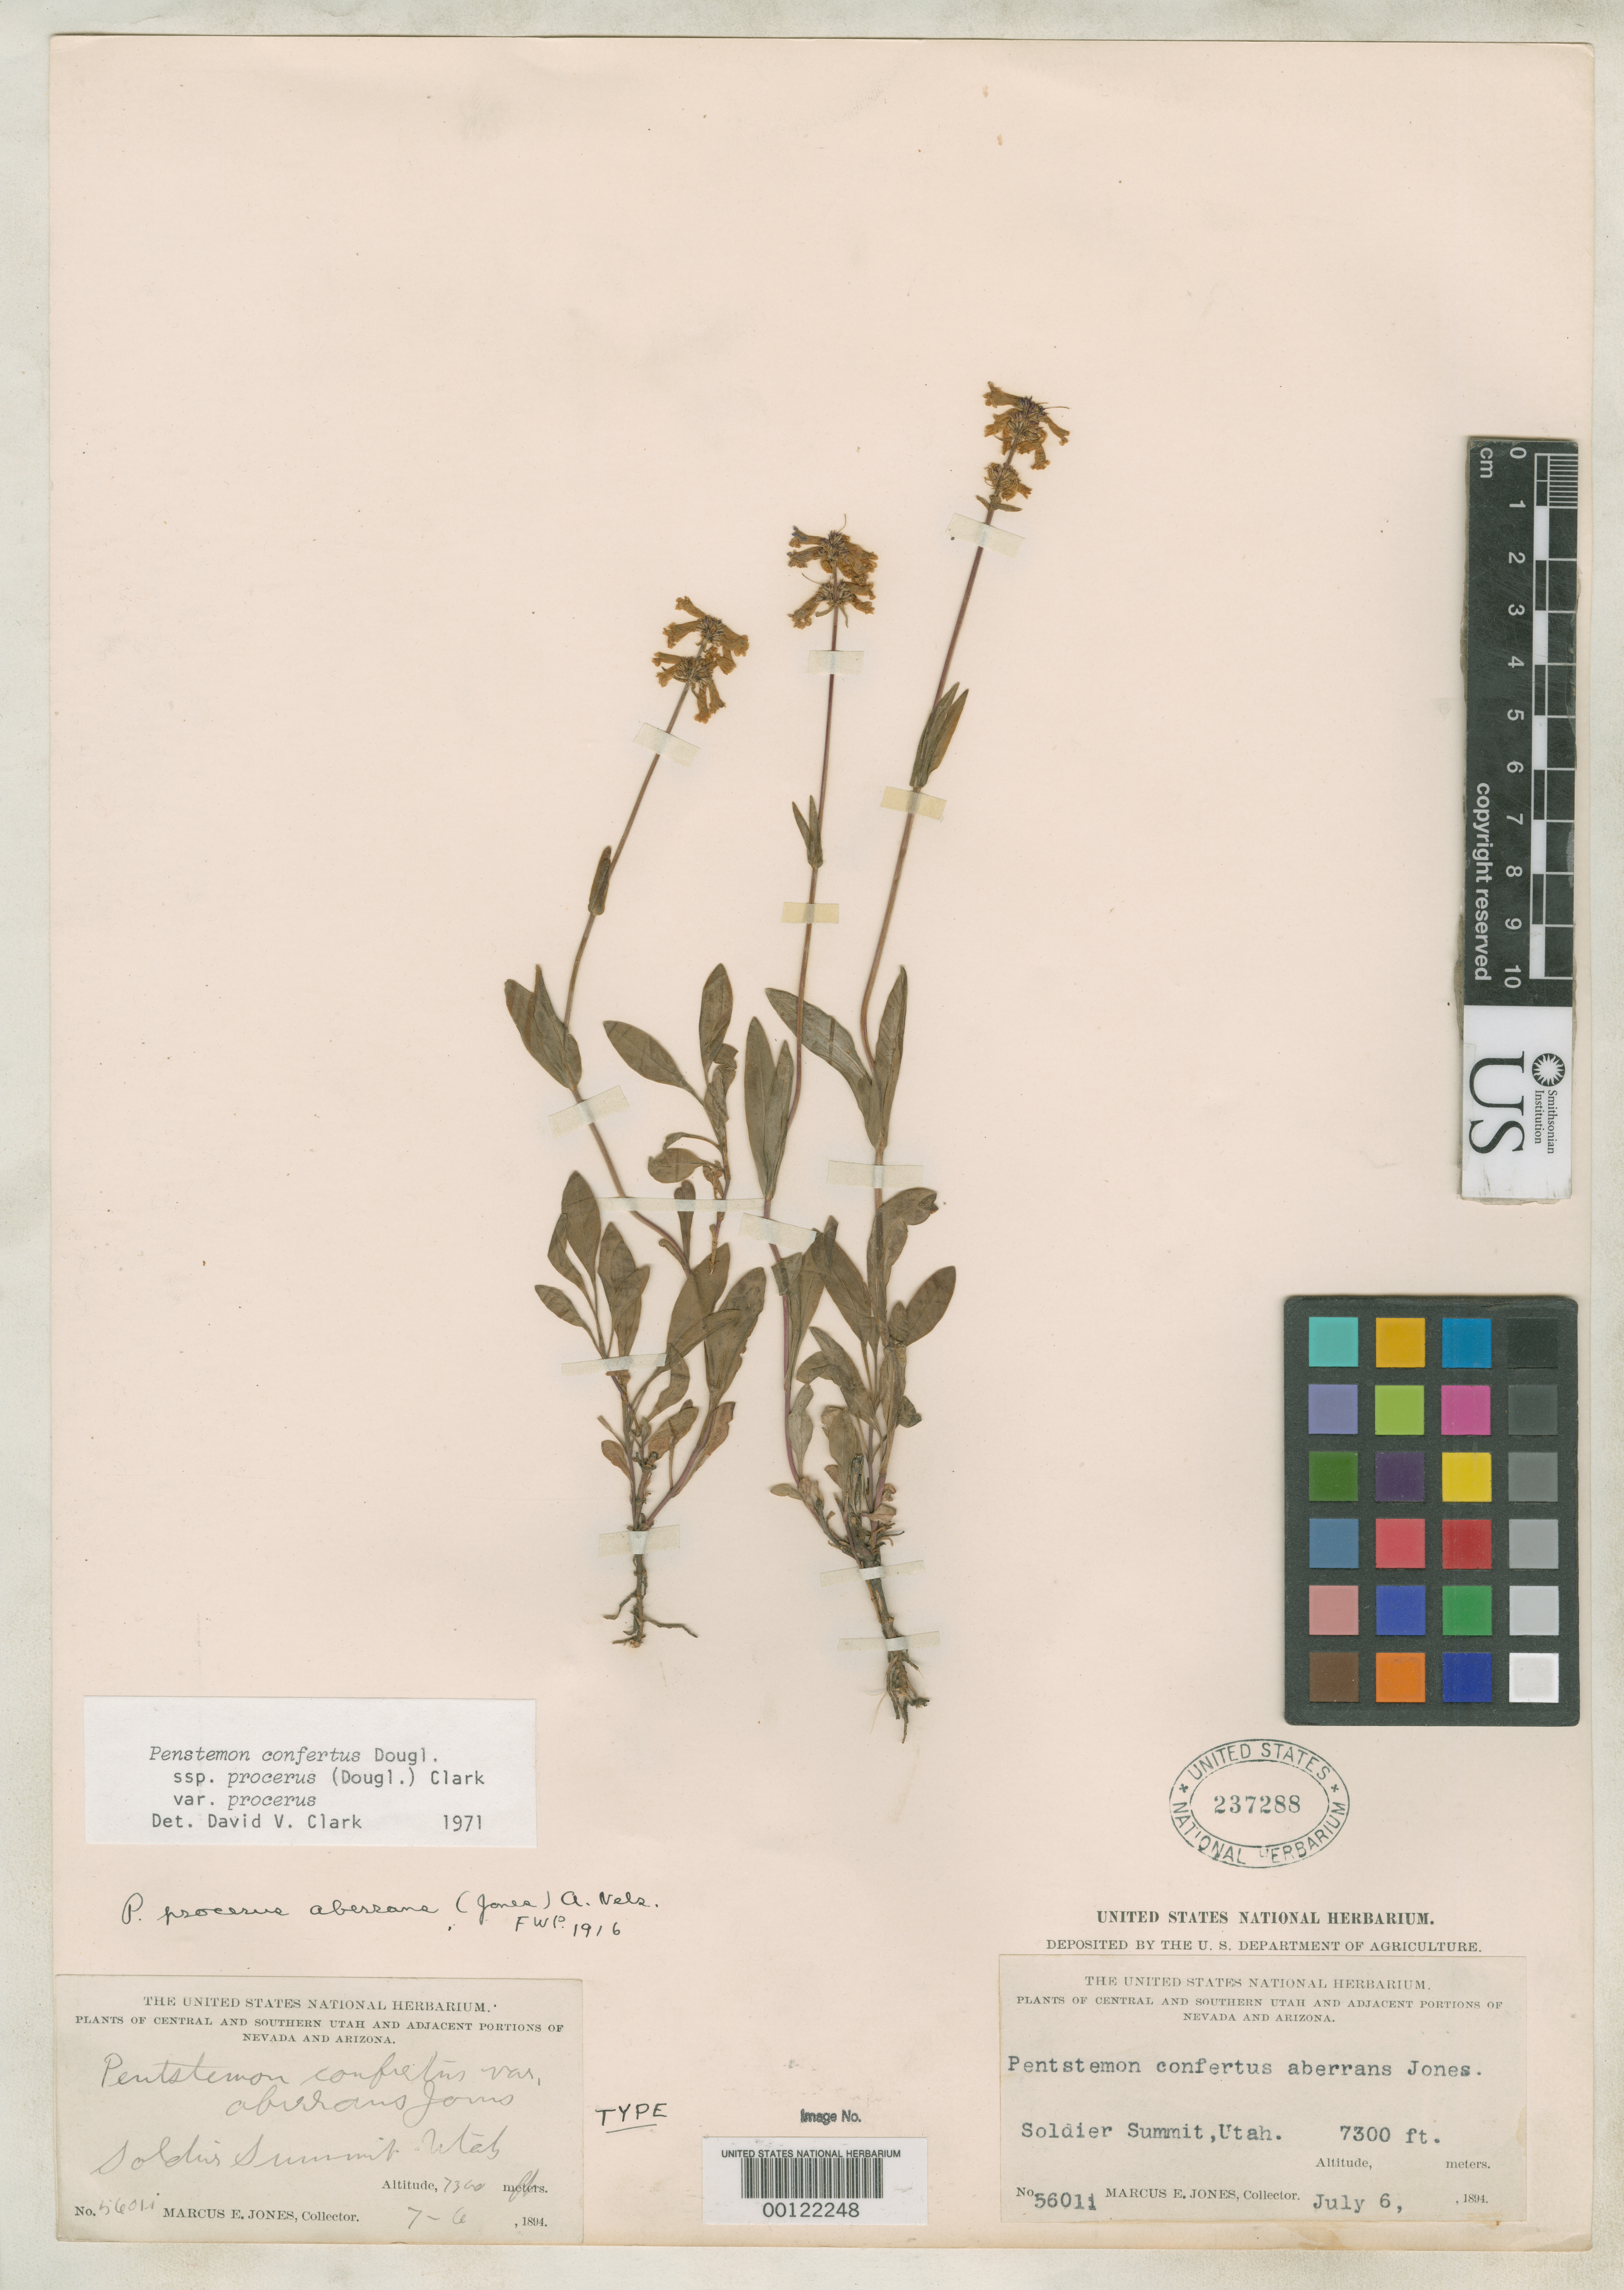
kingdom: Plantae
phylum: Tracheophyta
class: Magnoliopsida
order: Lamiales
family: Plantaginaceae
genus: Penstemon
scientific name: Penstemon confertus var. aberrans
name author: M.E. Jones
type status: Syntype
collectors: M. E. Jones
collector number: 5601 I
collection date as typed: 06 Jul 1894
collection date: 1894-07-06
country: United States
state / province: Utah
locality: Soldier Summit; alt. 7300.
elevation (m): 7300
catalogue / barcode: US 237288